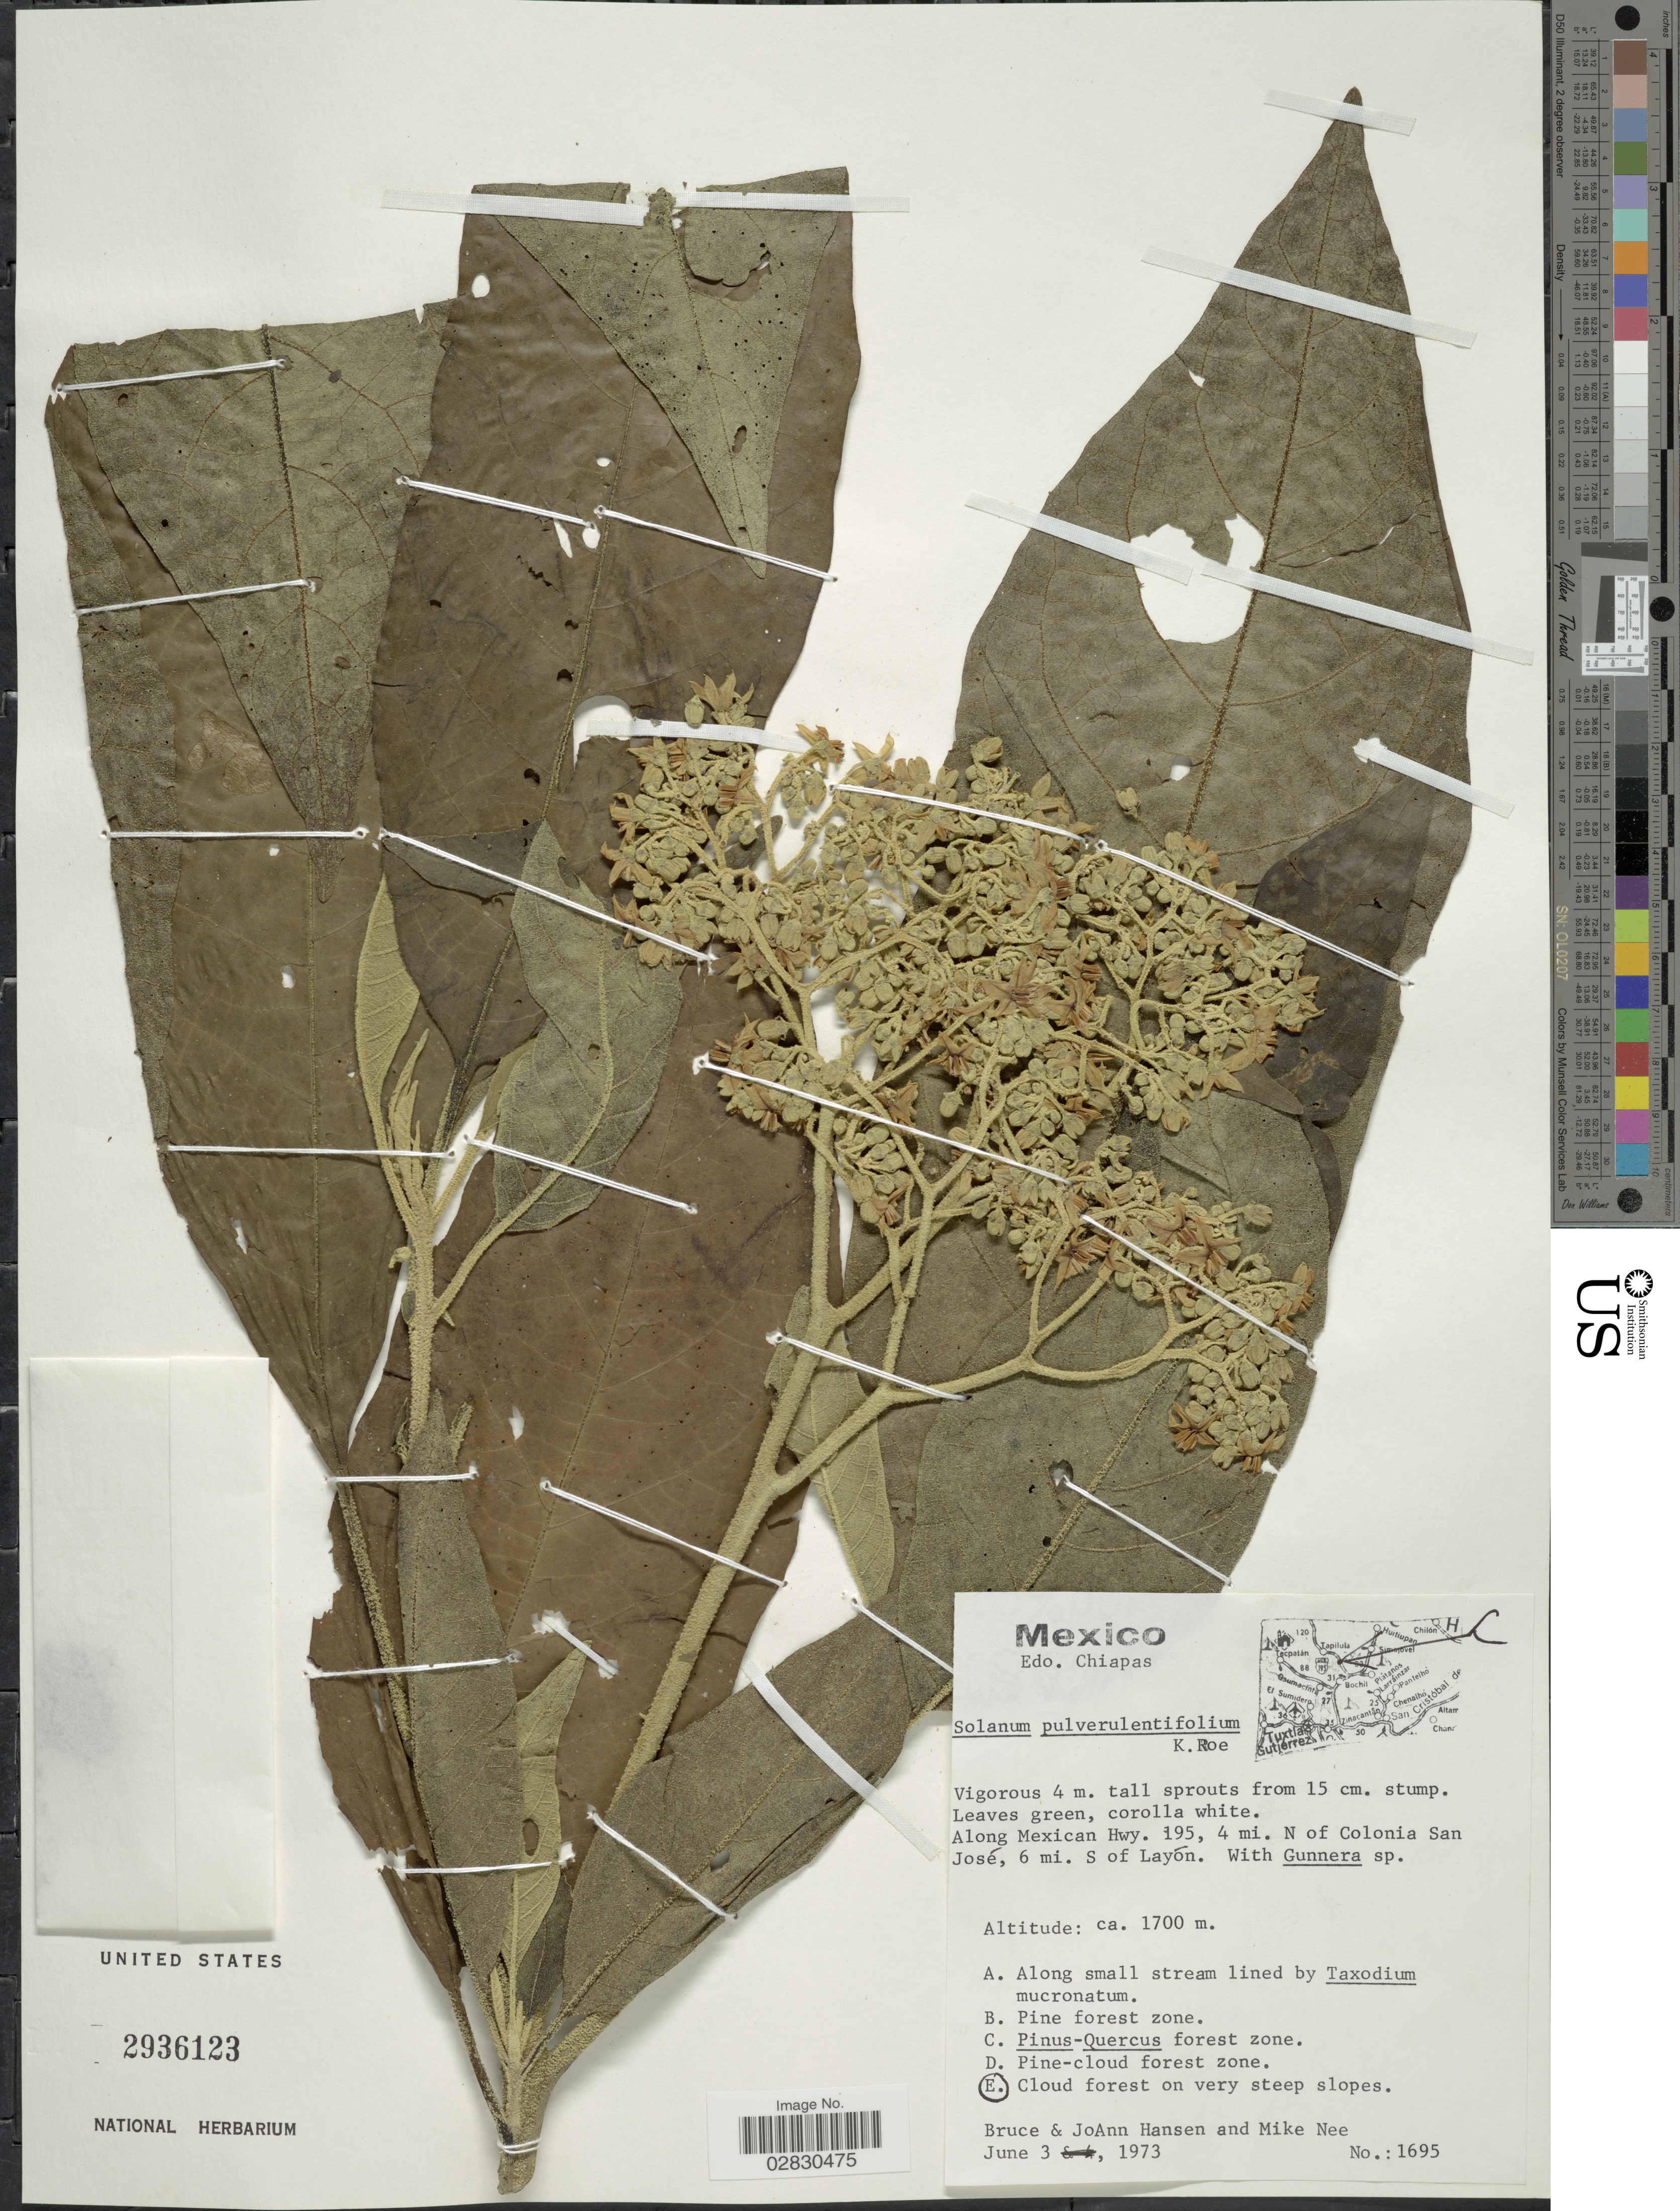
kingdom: Plantae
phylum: Tracheophyta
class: Magnoliopsida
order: Solanales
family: Solanaceae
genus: Solanum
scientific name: Solanum pulverulentifolium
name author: K.E. Roe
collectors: B. Hansen, J. Hansen & M. Nee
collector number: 1695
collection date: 1973-06-03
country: Mexico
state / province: Chiapas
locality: Along Mexican Hwy 195, 4 mi. N of Colonia San José, 6 mi. S of Layón.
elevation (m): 1700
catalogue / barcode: US 2936123